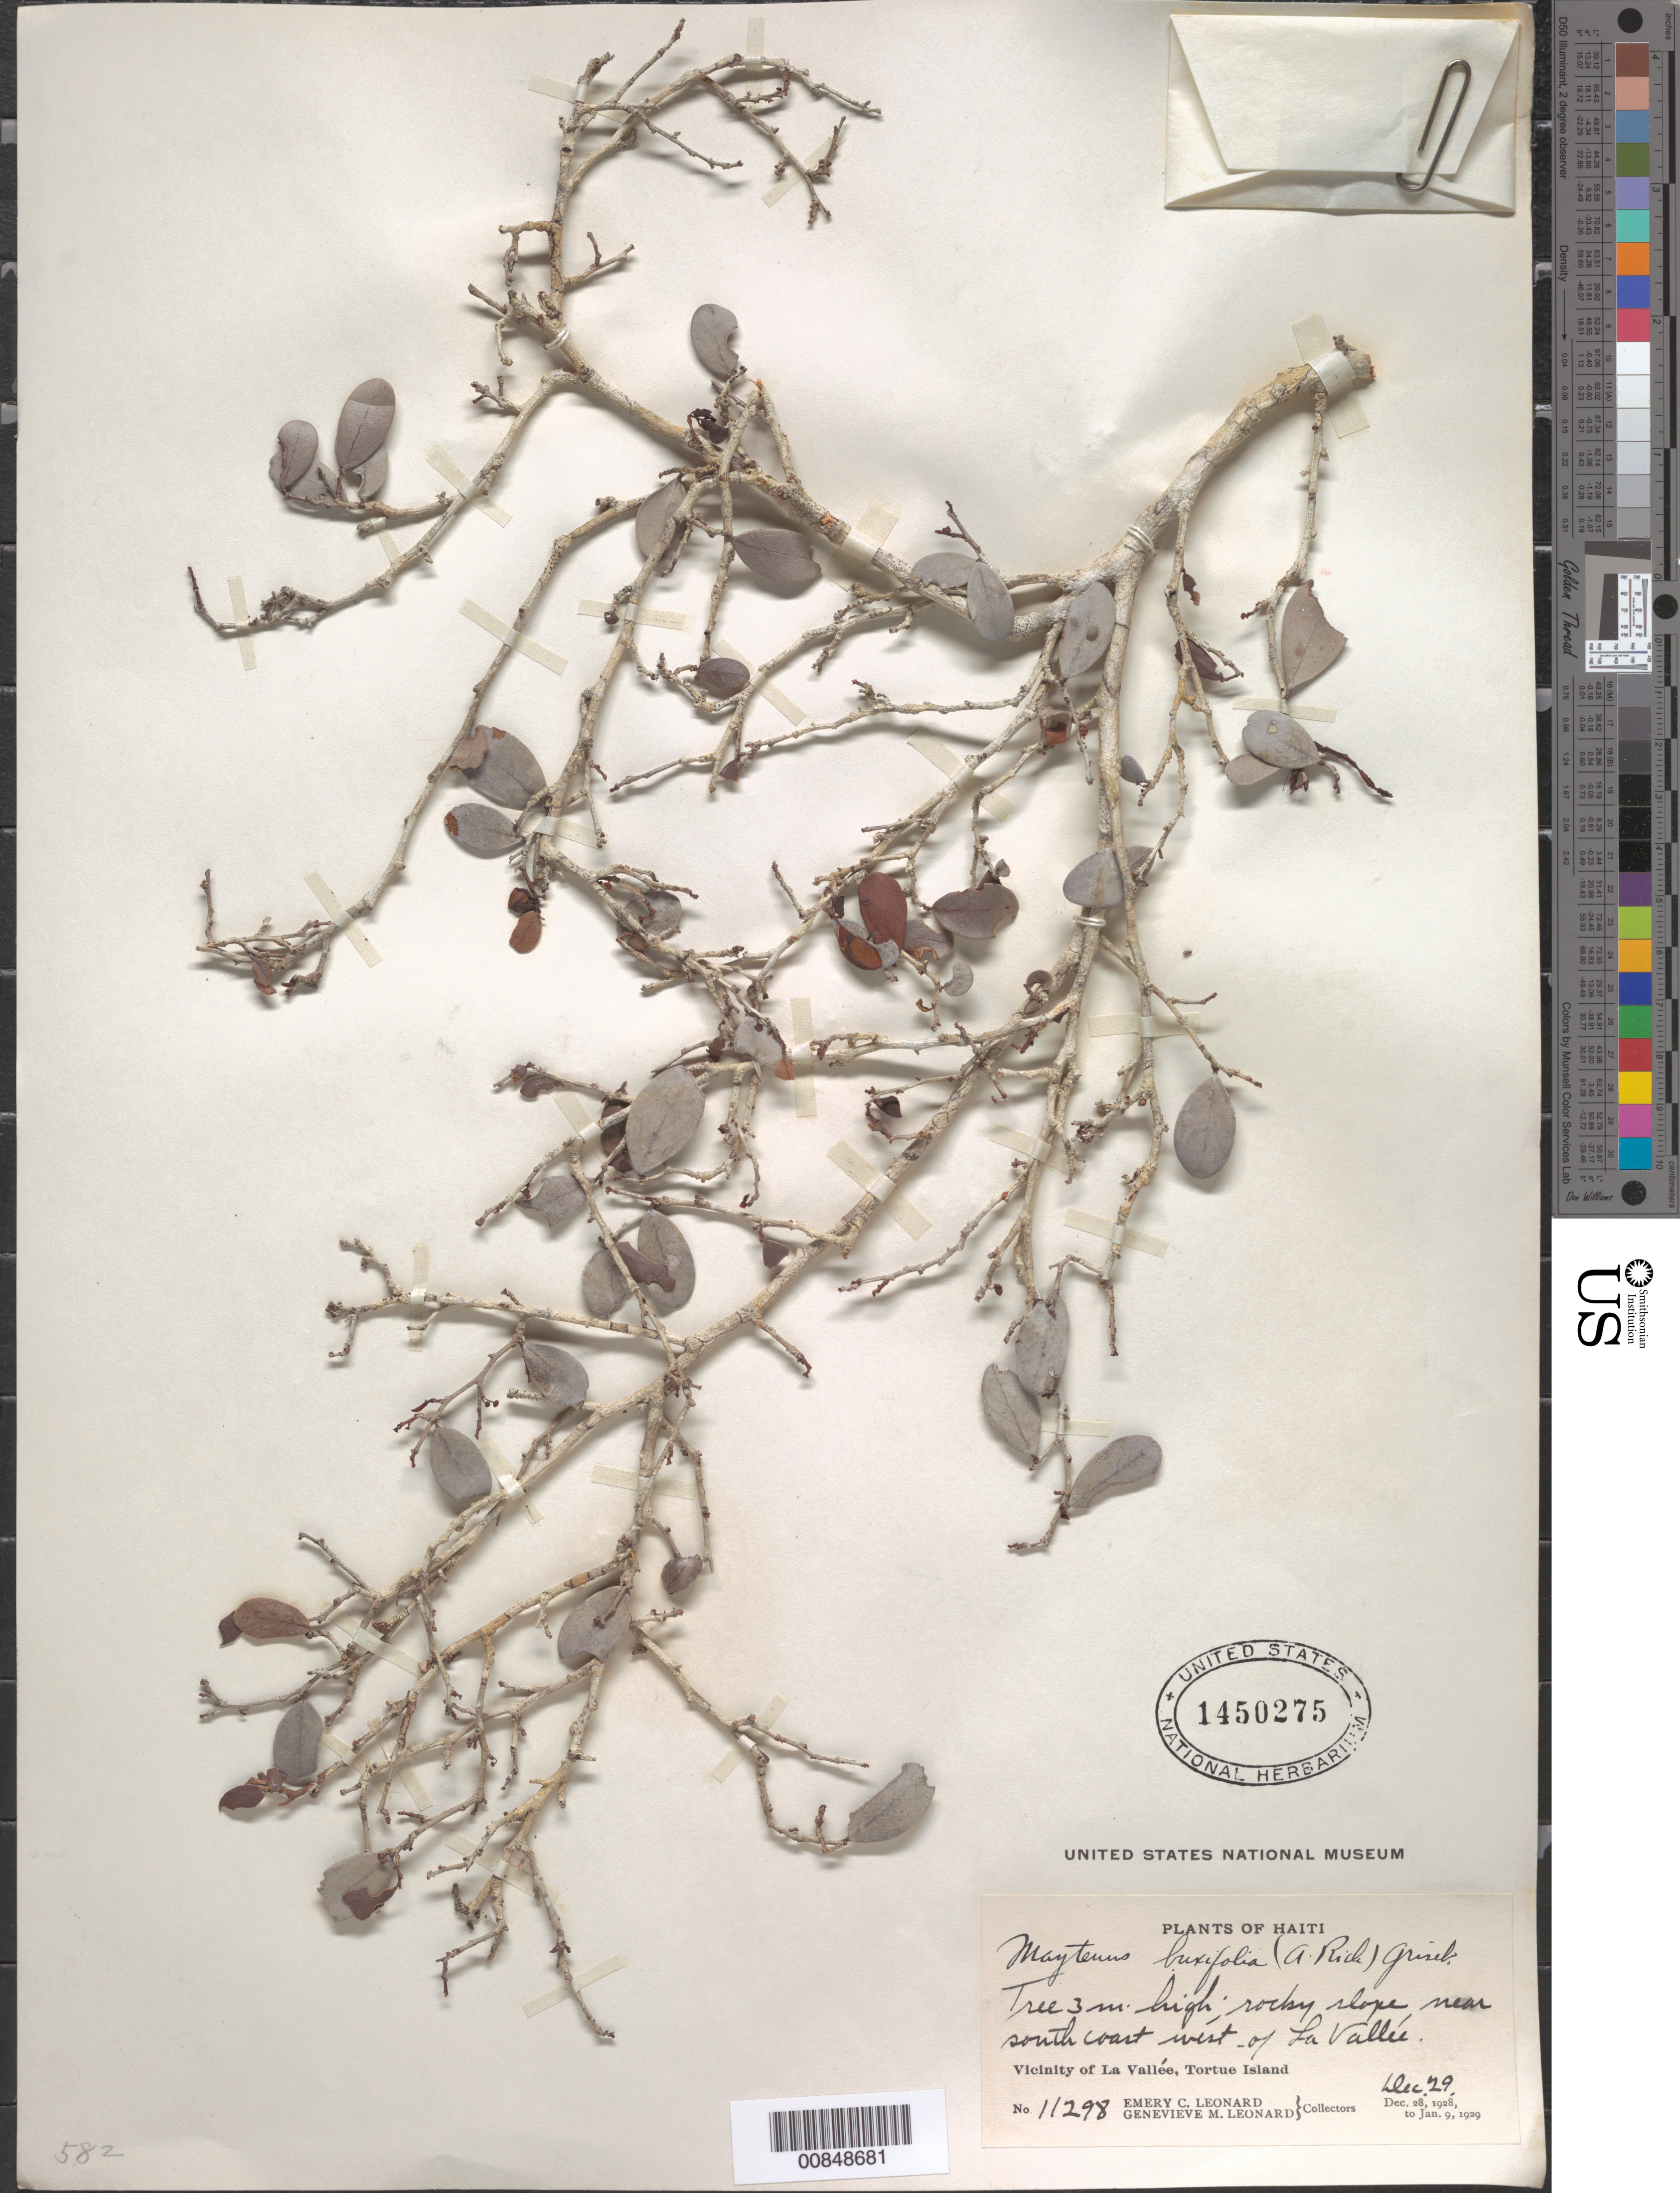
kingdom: Plantae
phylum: Tracheophyta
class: Magnoliopsida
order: Celastrales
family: Celastraceae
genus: Maytenus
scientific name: Maytenus buxifolia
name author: (A. Rich.) Griseb.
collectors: E. C. Leonard & G. M. Leonard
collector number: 11298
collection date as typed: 29 Dec 1929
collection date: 1929-12-29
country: Haiti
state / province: Nord-Ouest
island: Île de la Tortue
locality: Vicinity of La Vallée, near south coast, W of La Vallée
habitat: Rocky slope near coast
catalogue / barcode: US 1450275